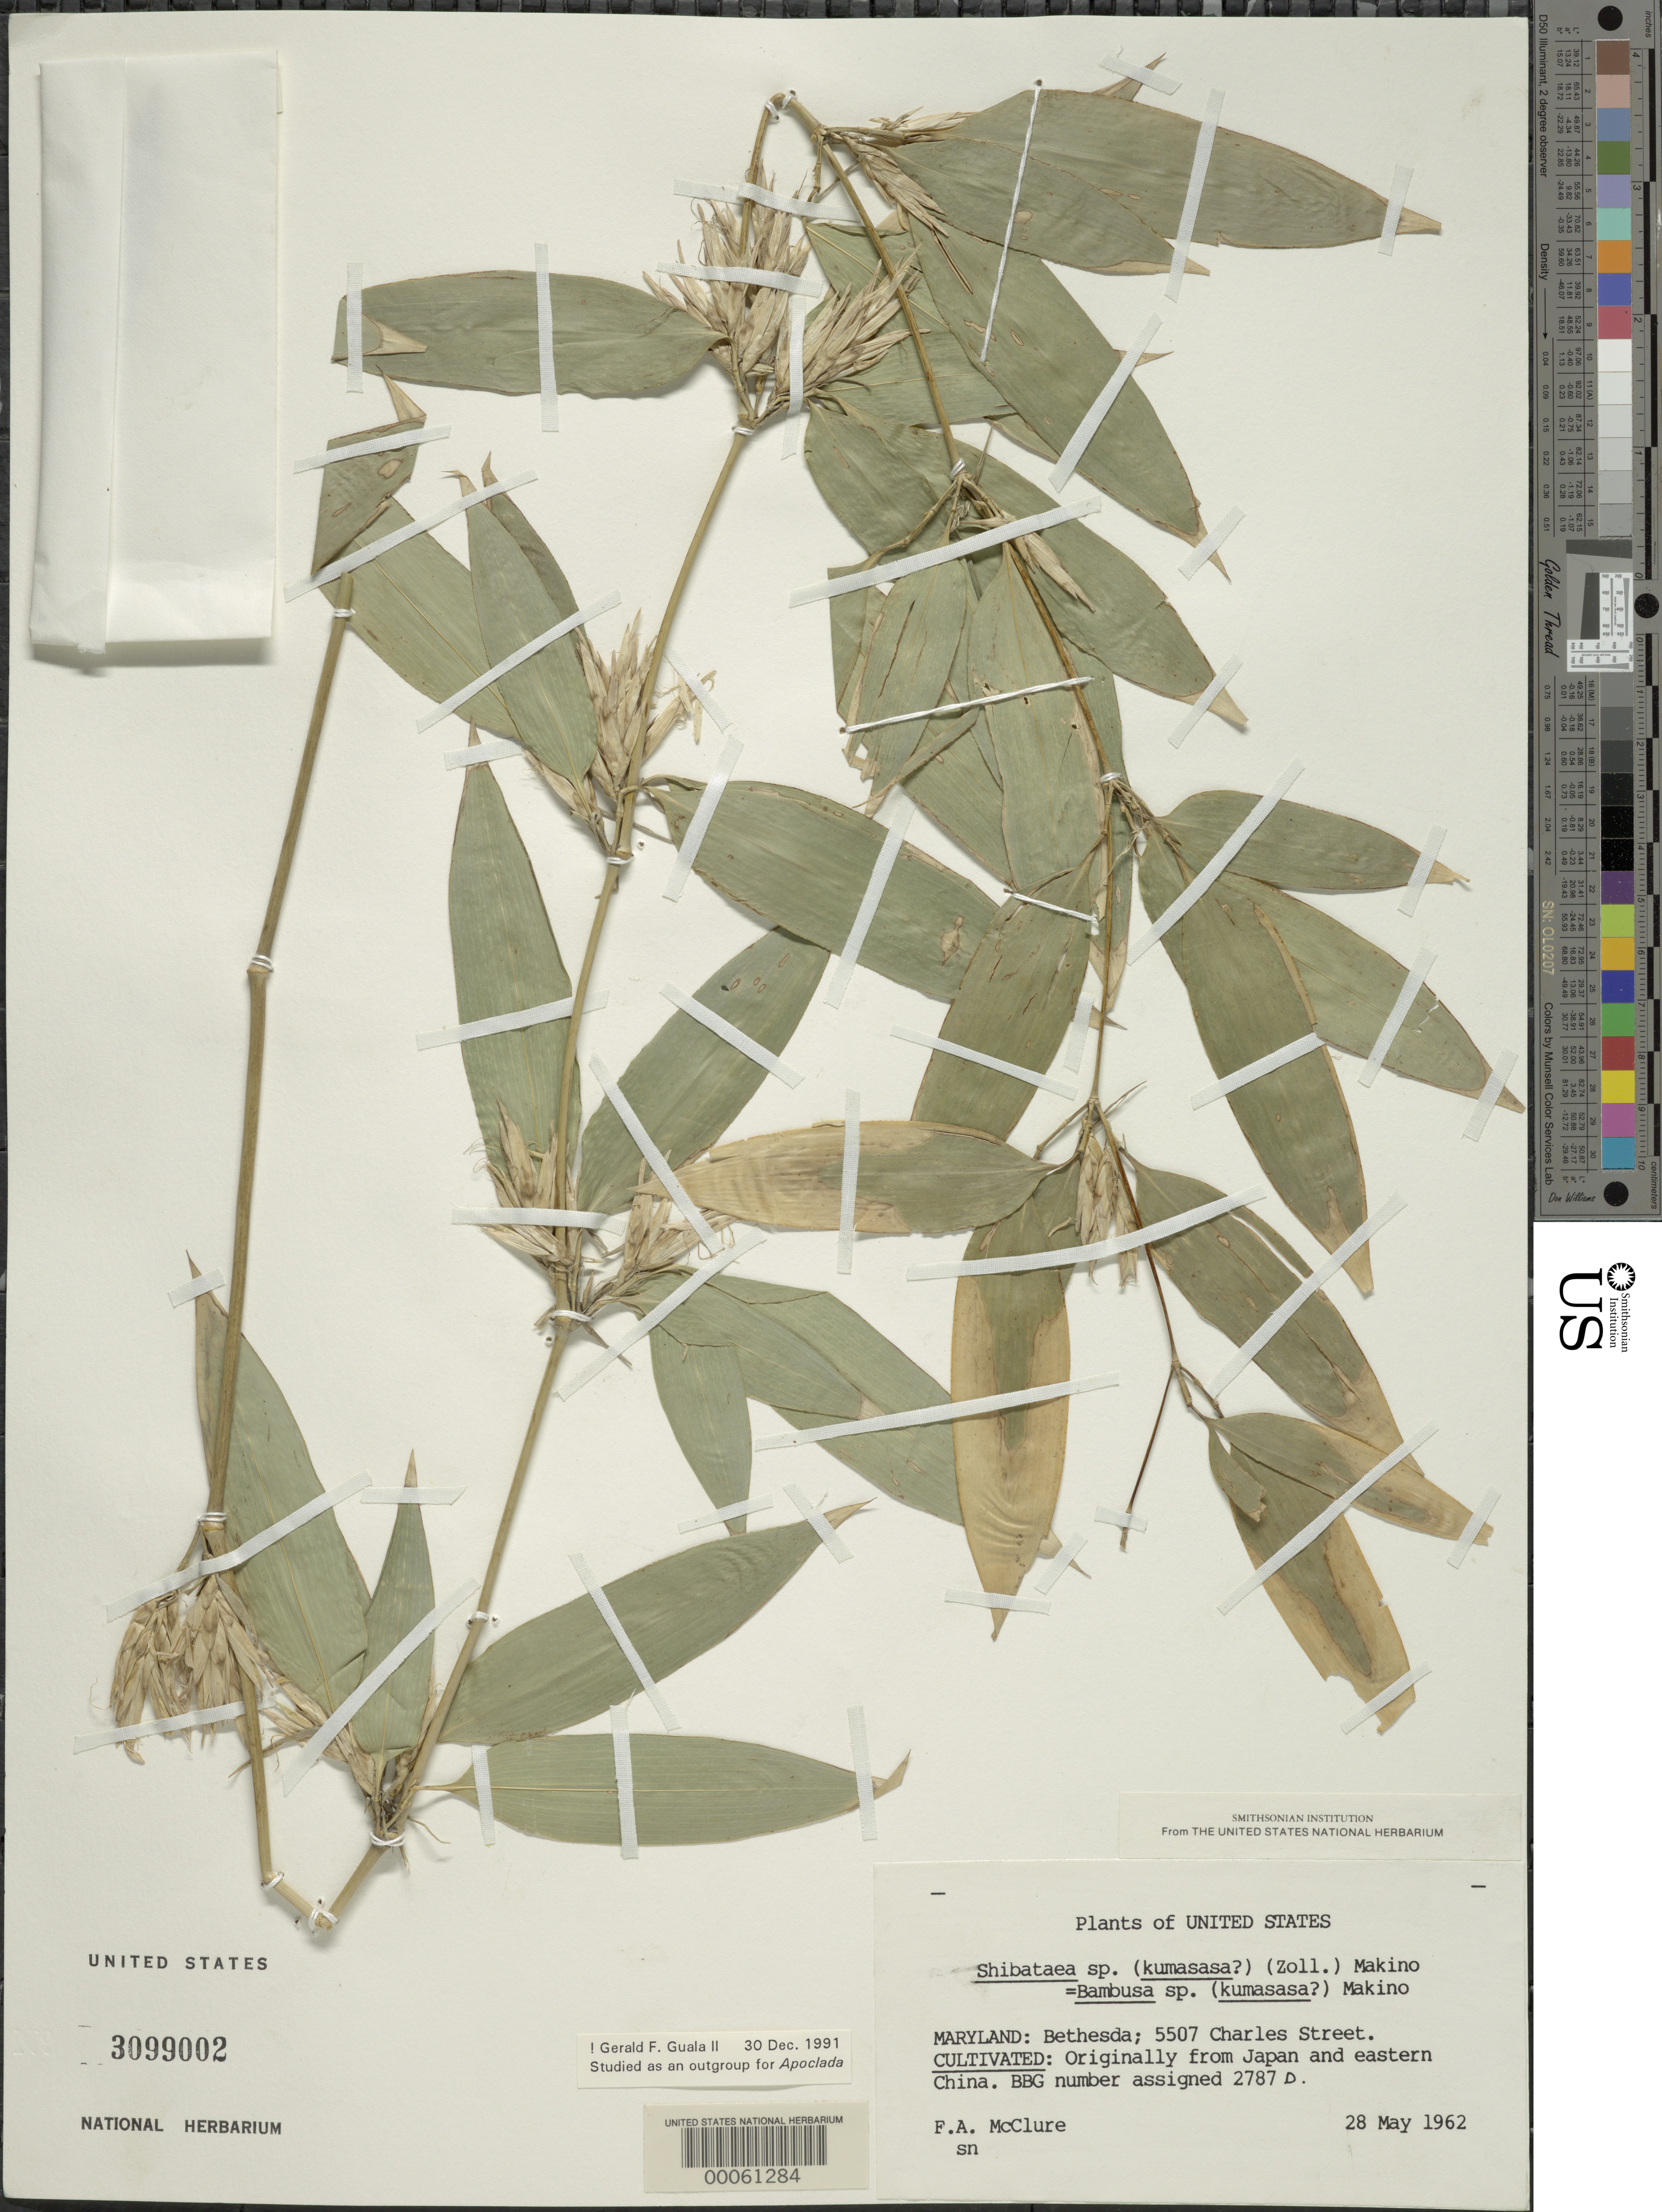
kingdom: Plantae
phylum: Tracheophyta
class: Liliopsida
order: Poales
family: Poaceae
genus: Shibataea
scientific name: Shibataea kumasasa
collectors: F. A. McClure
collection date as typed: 28 May 1962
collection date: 1962-05-28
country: United States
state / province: Maryland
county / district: Montgomery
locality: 5507 Charles Street, Bethesda (McClure's garden)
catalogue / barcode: US 3099002